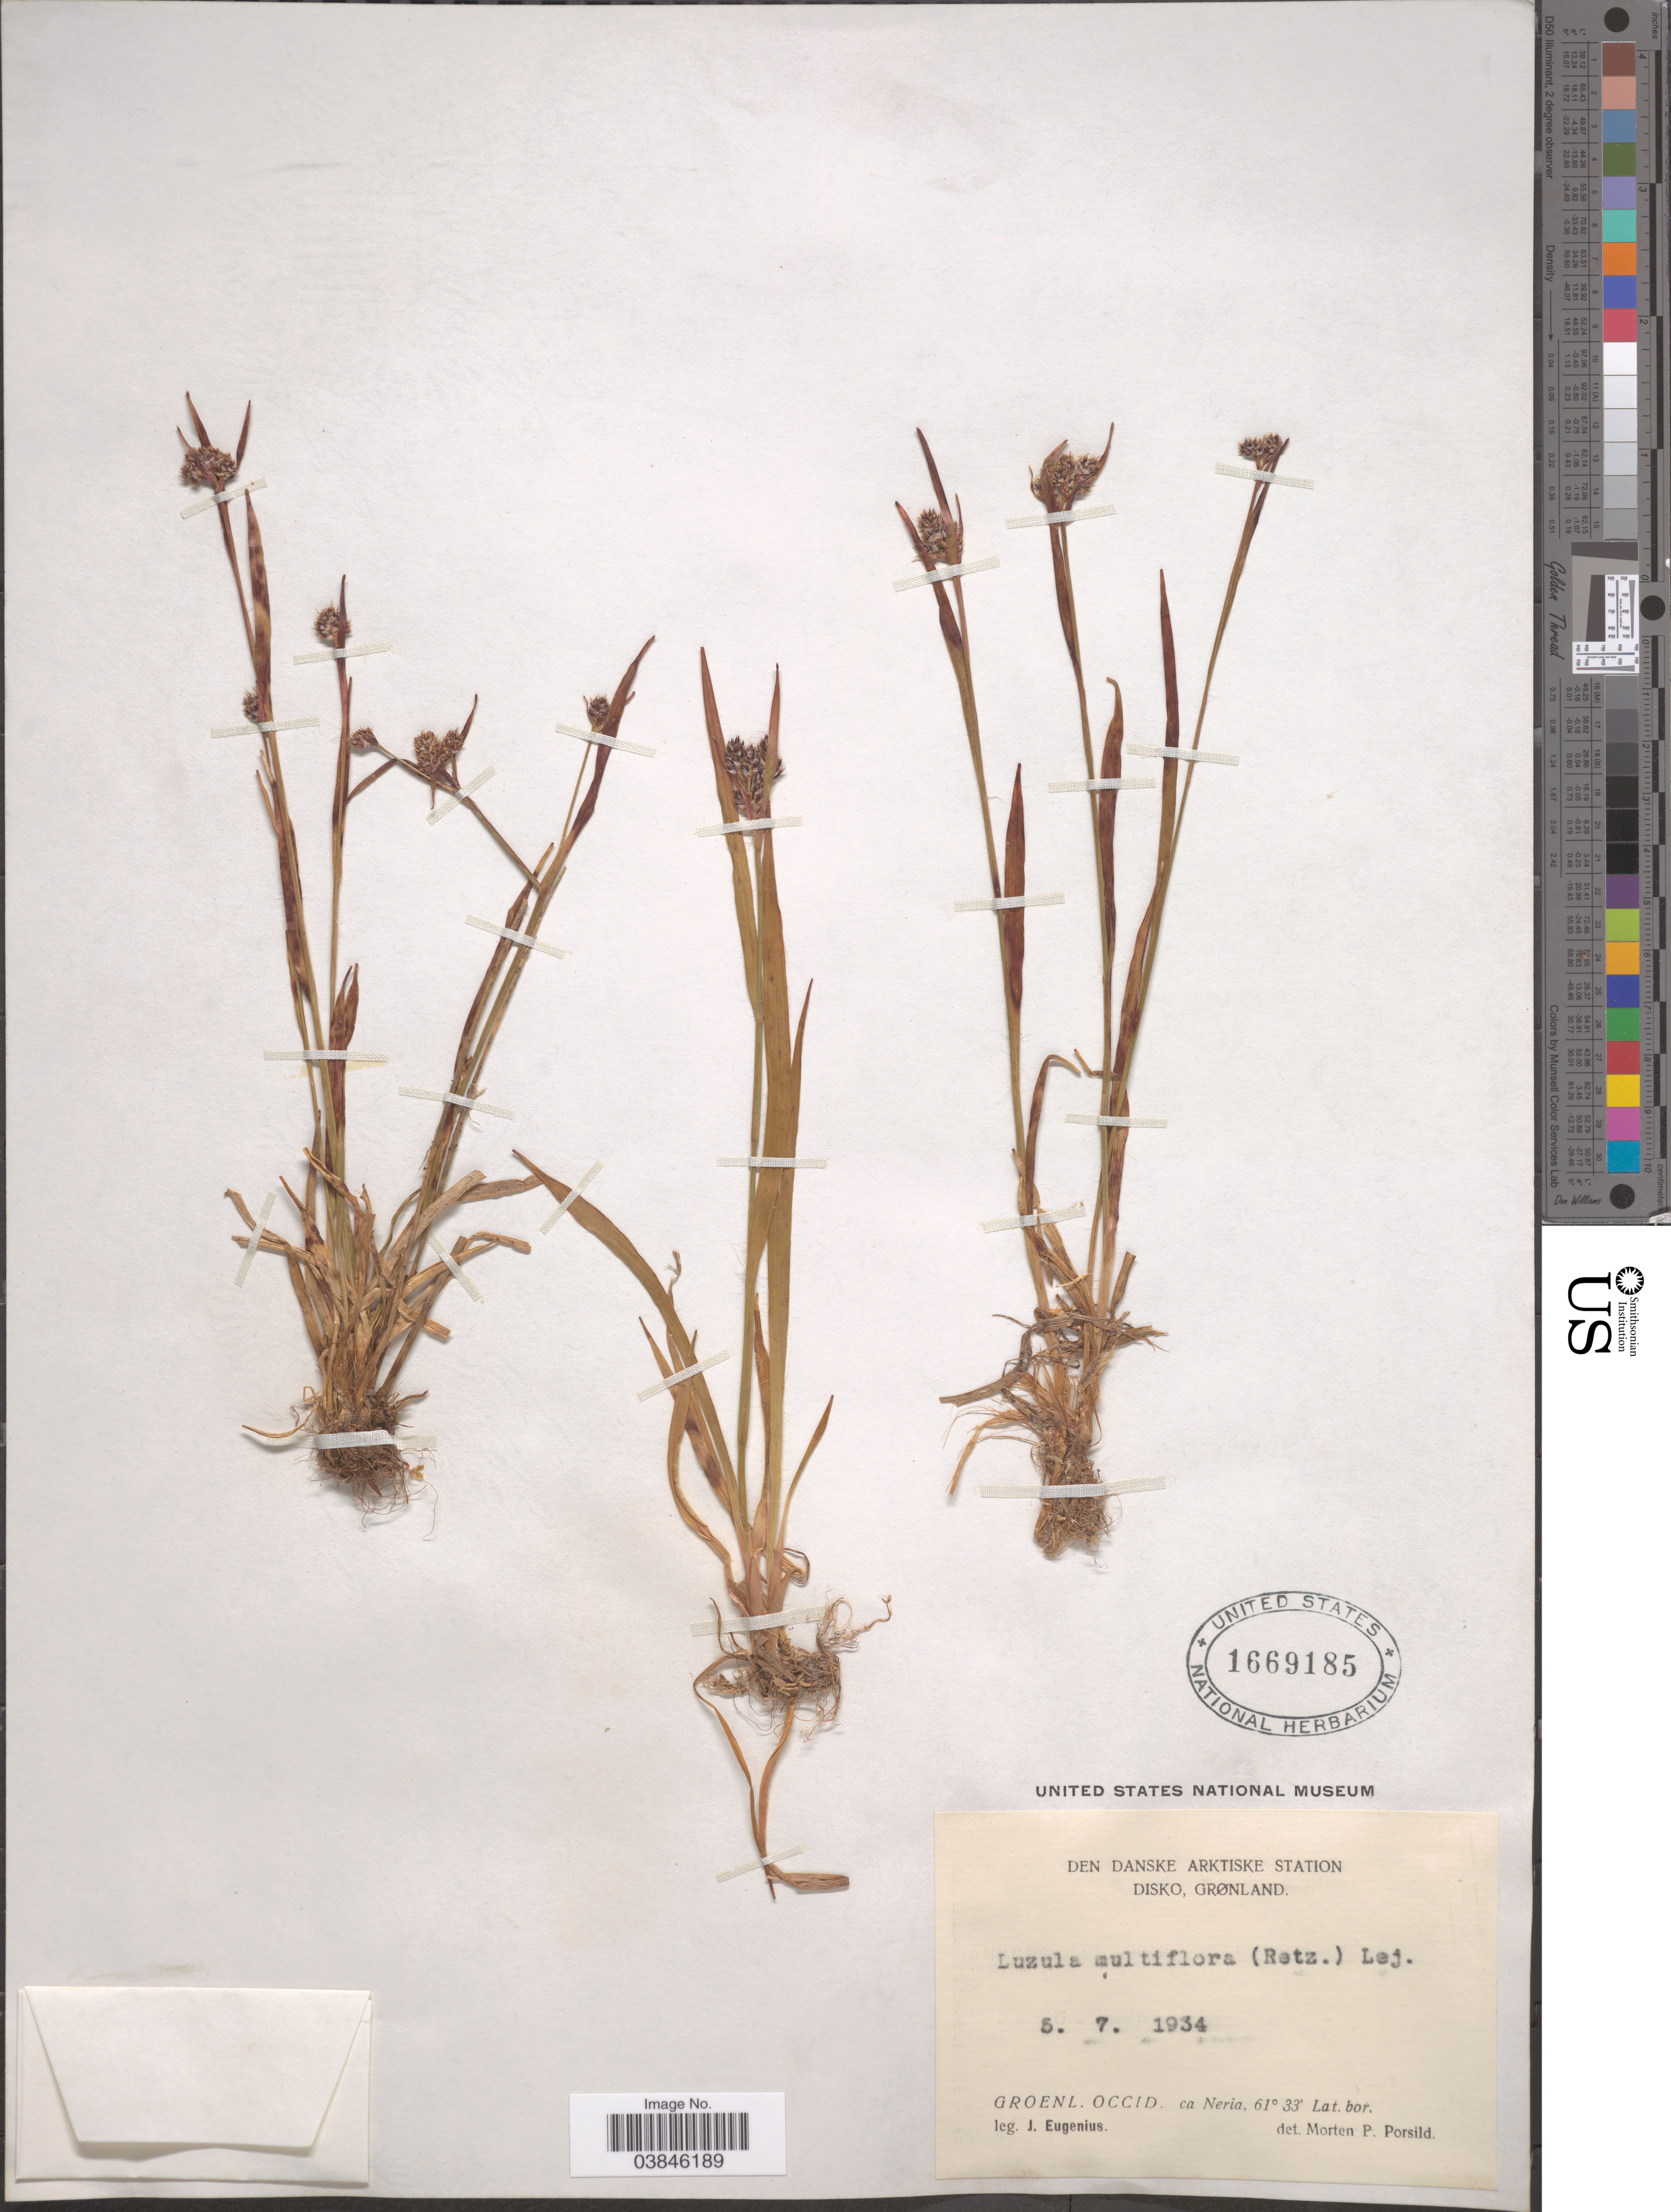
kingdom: Plantae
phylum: Tracheophyta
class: Liliopsida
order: Poales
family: Juncaceae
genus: Luzula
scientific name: Luzula multiflora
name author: (Ehrh.) Lej.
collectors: J. Eugenius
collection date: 1934-07-05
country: Greenland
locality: Den Danske Arktiske Station Disko. Groenl. Occid. ca Neria.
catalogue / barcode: US 1669185